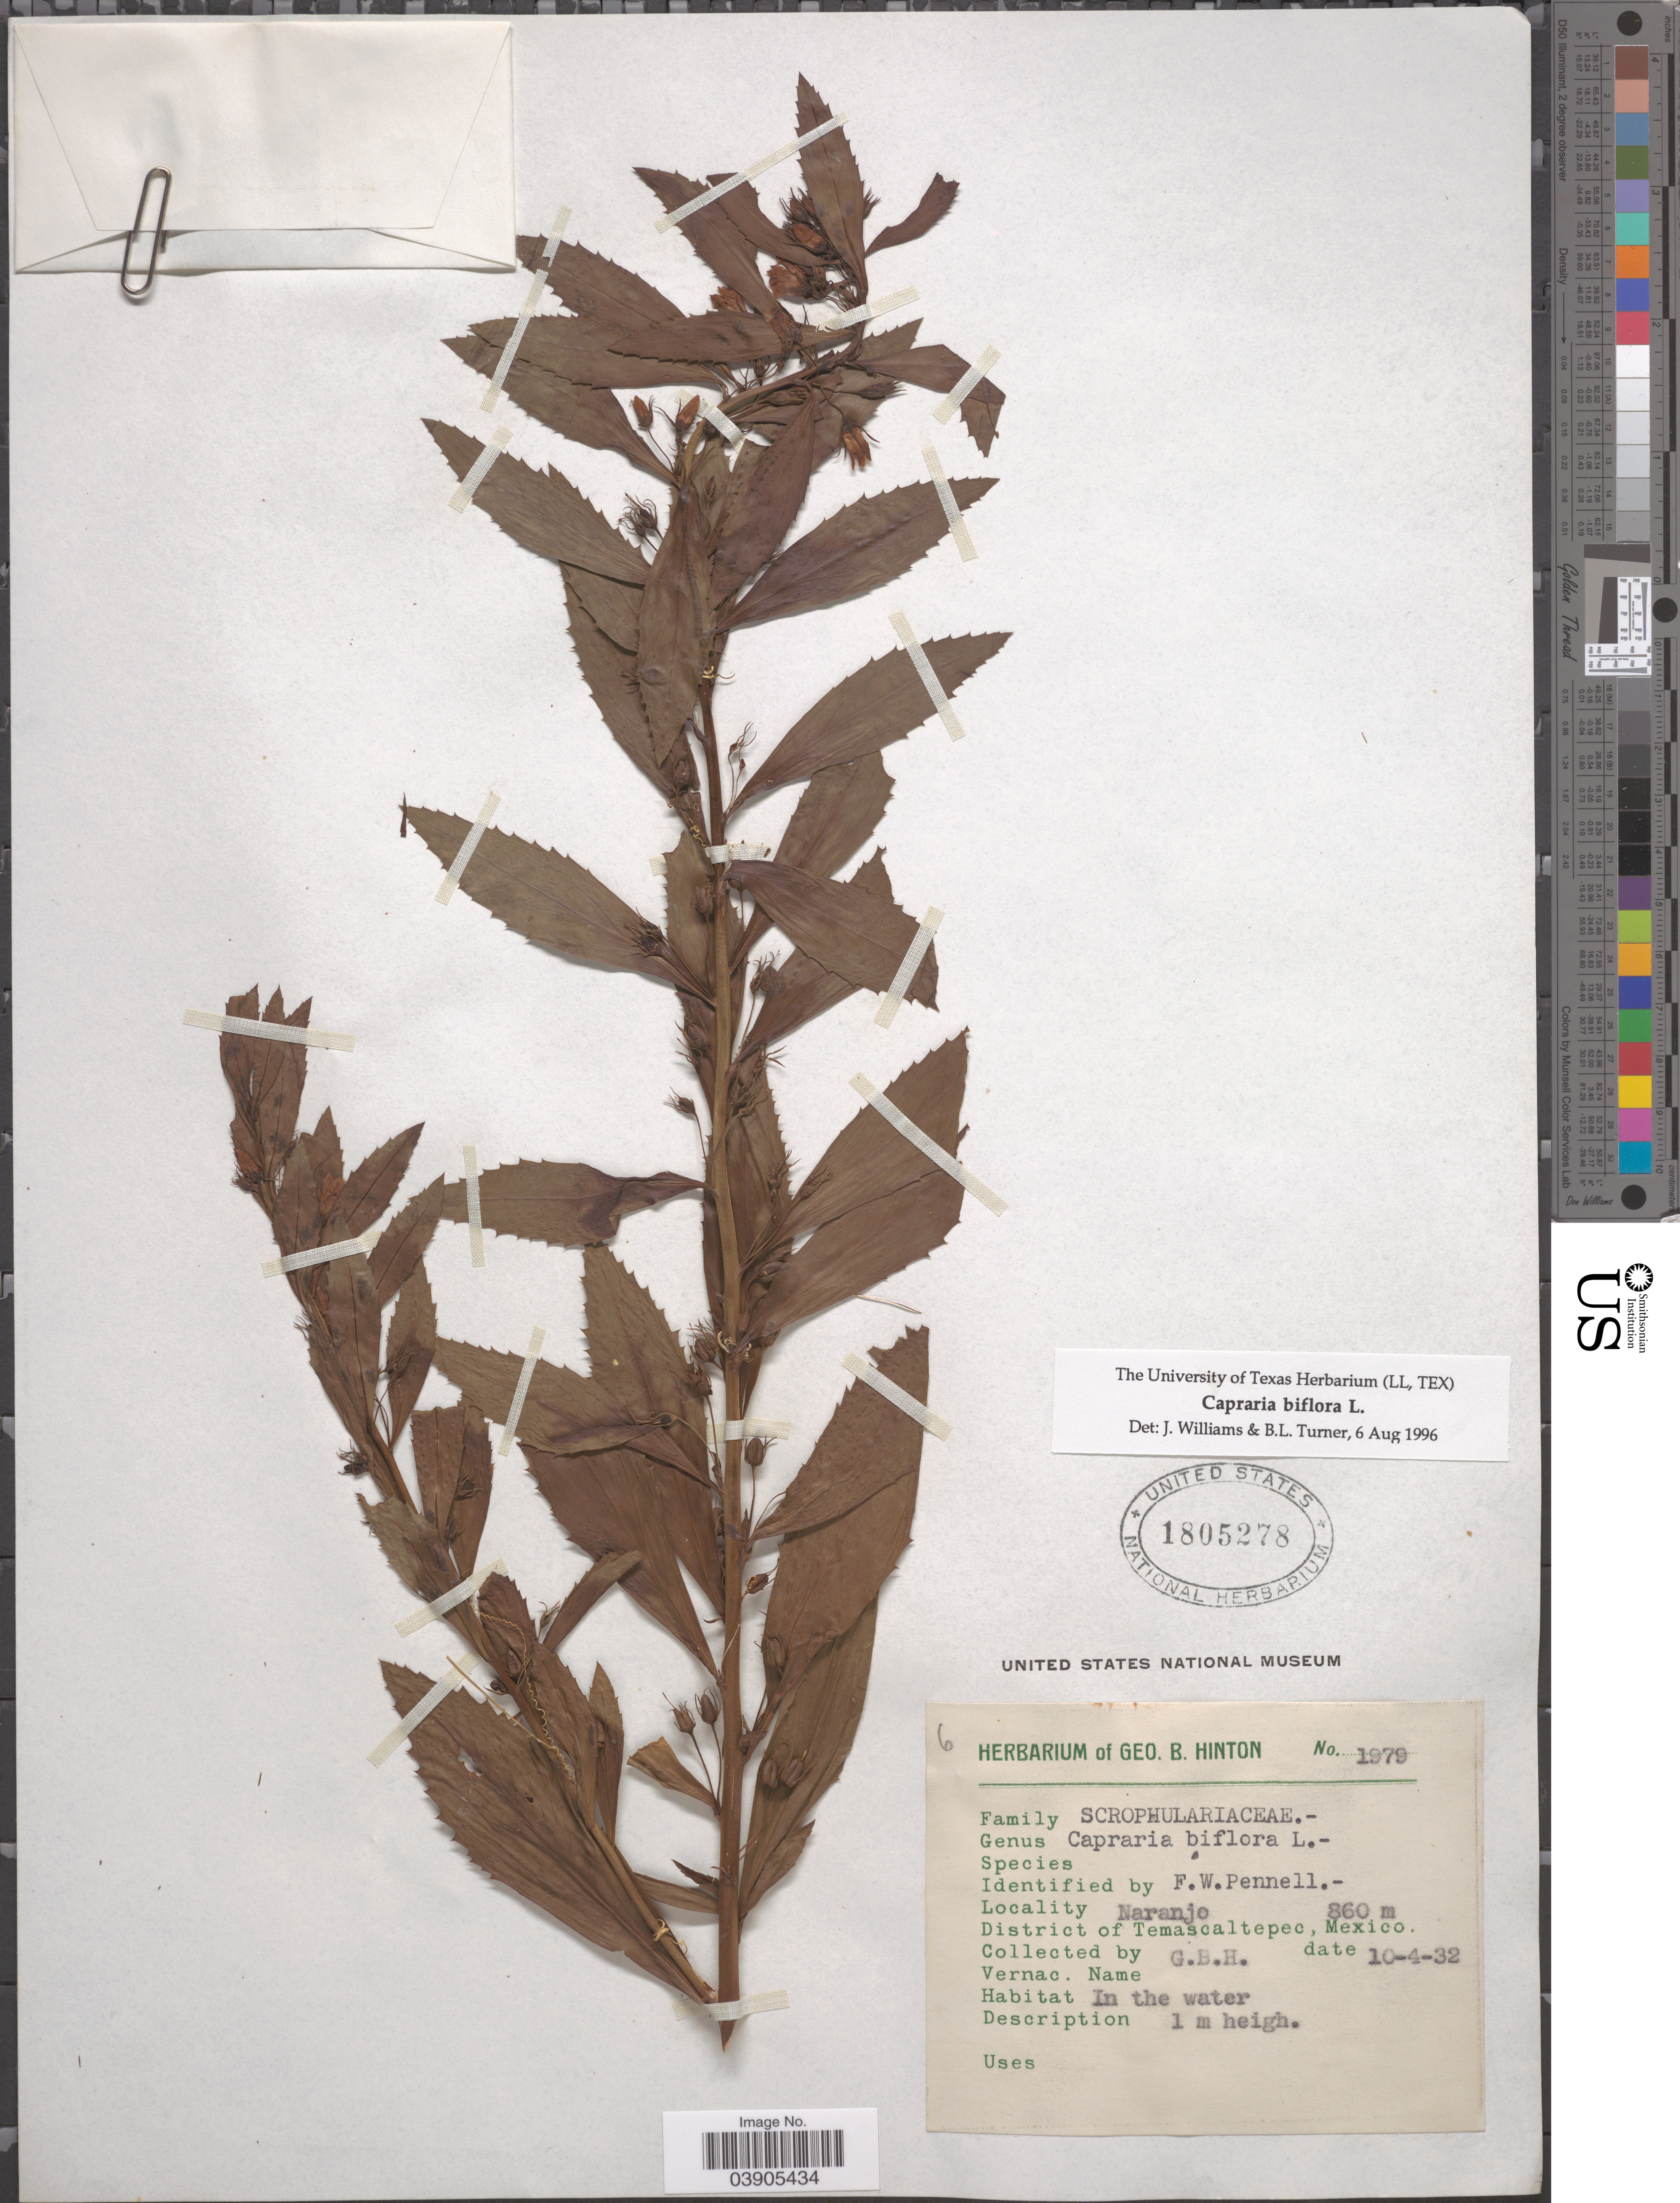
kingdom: Plantae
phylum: Tracheophyta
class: Magnoliopsida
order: Lamiales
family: Scrophulariaceae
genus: Capraria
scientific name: Capraria biflora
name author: L.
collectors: G. B. Hinton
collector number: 1979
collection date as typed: Transcribed d/m/y: 10/4/32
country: Mexico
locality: Naranjo. District of Temascaltepec.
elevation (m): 860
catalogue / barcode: US 1805278